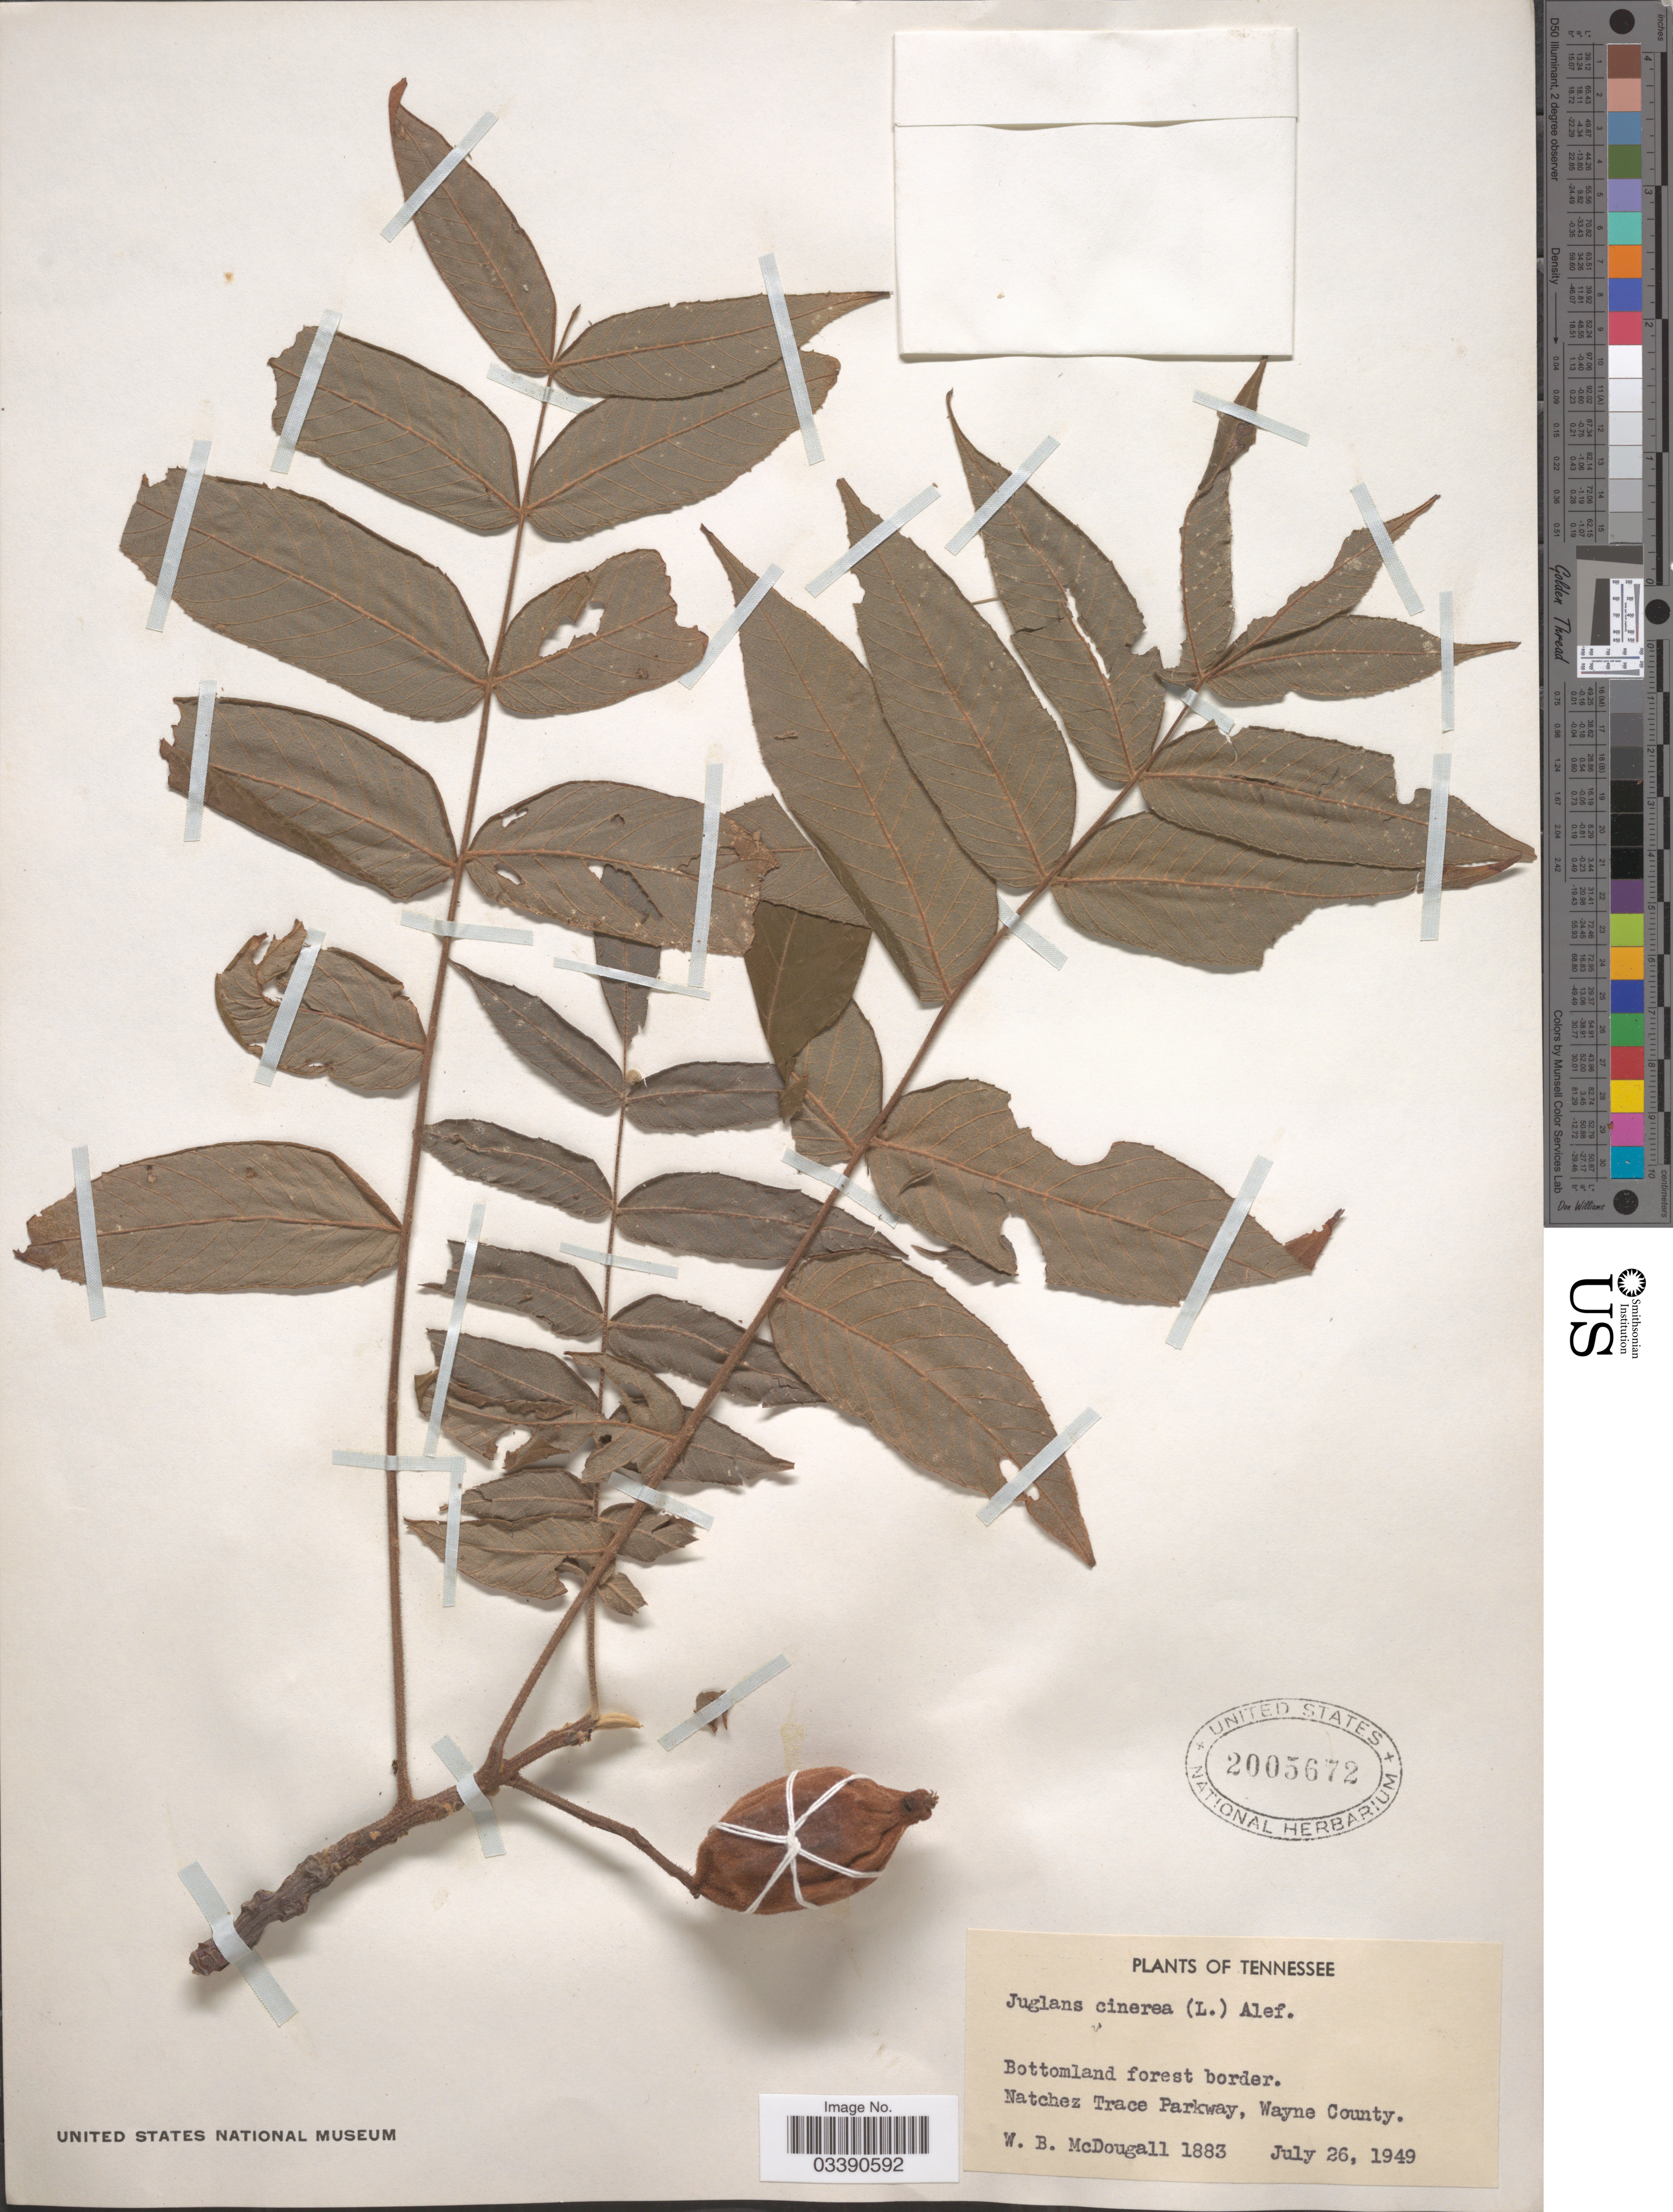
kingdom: Plantae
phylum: Tracheophyta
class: Magnoliopsida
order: Fagales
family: Juglandaceae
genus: Juglans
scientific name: Juglans cinerea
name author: L.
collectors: W. B. McDougall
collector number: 1883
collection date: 1949-07-26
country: United States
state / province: Tennessee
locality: Bottomland forest border. Natchez Trace Parkway, Wayne County.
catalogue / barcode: US 2005672